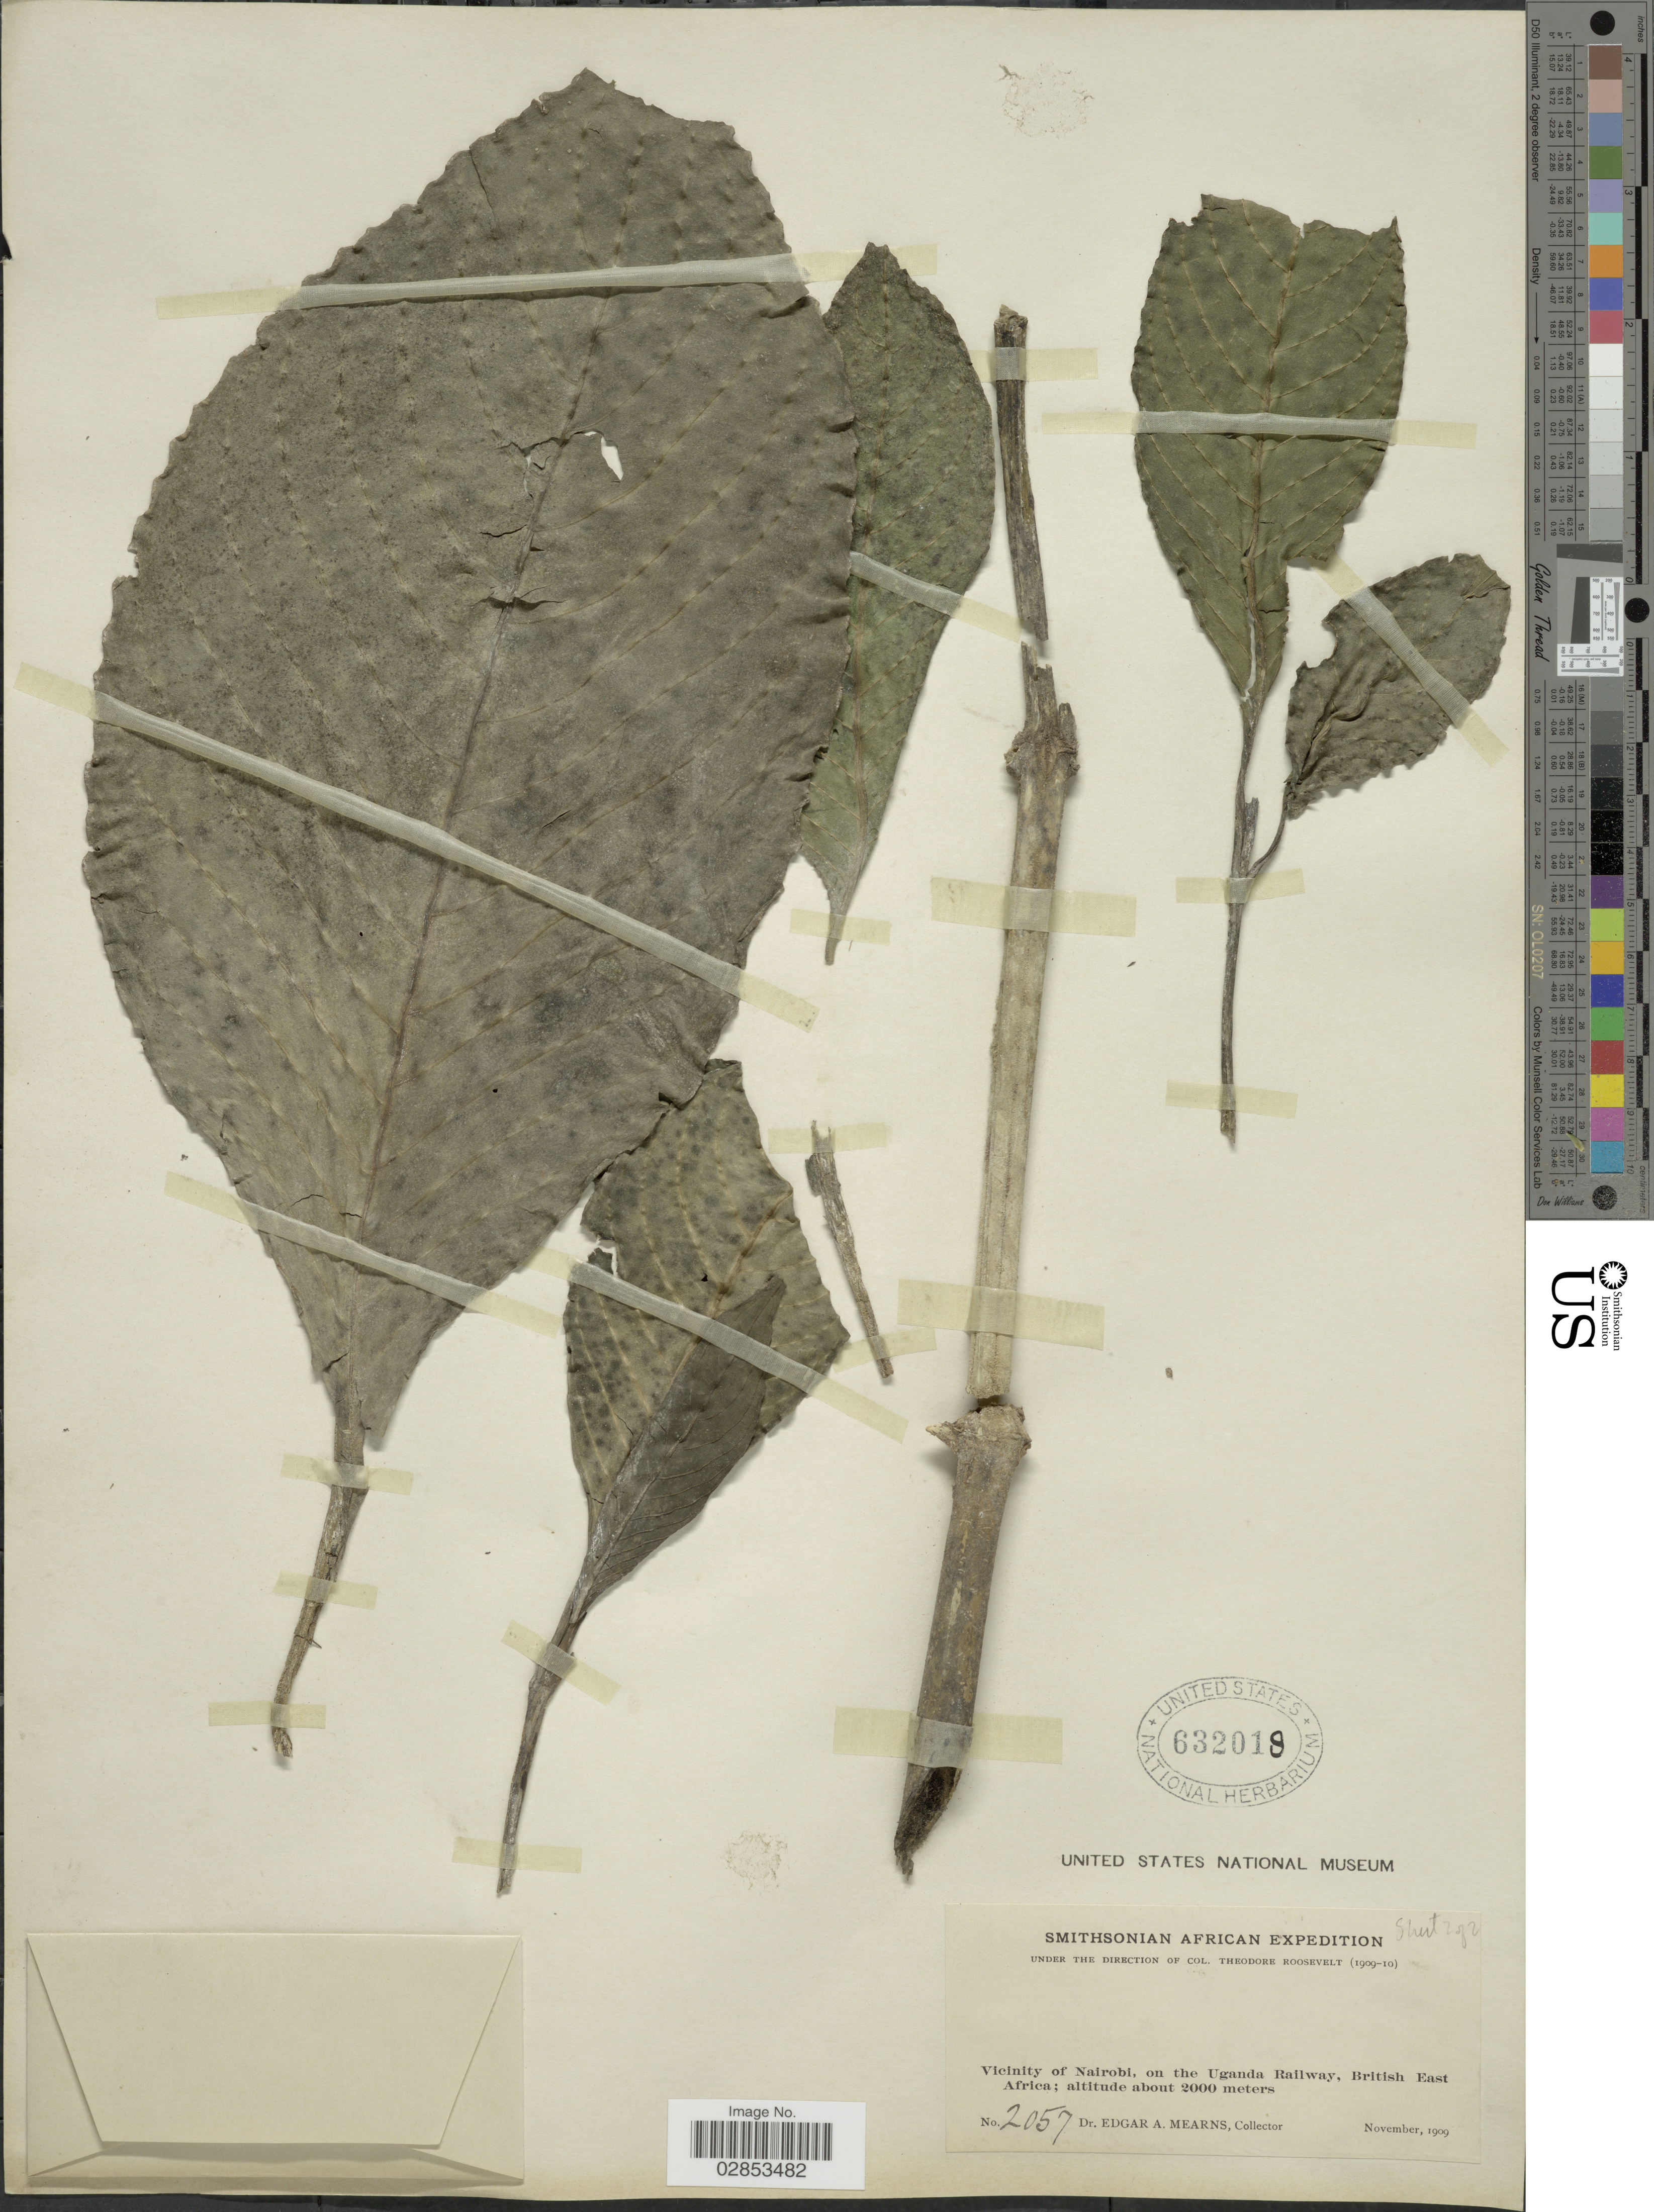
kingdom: Plantae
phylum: Tracheophyta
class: Magnoliopsida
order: Lamiales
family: Acanthaceae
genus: Sanchezia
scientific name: Sanchezia parvibracteata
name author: Sprague & Hutch.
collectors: E. A. Mearns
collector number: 2057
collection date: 1909-11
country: Uganda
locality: Vicinity of Nairobi, on the Uganda Railway, British East Africa.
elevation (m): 2000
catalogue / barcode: US 632018